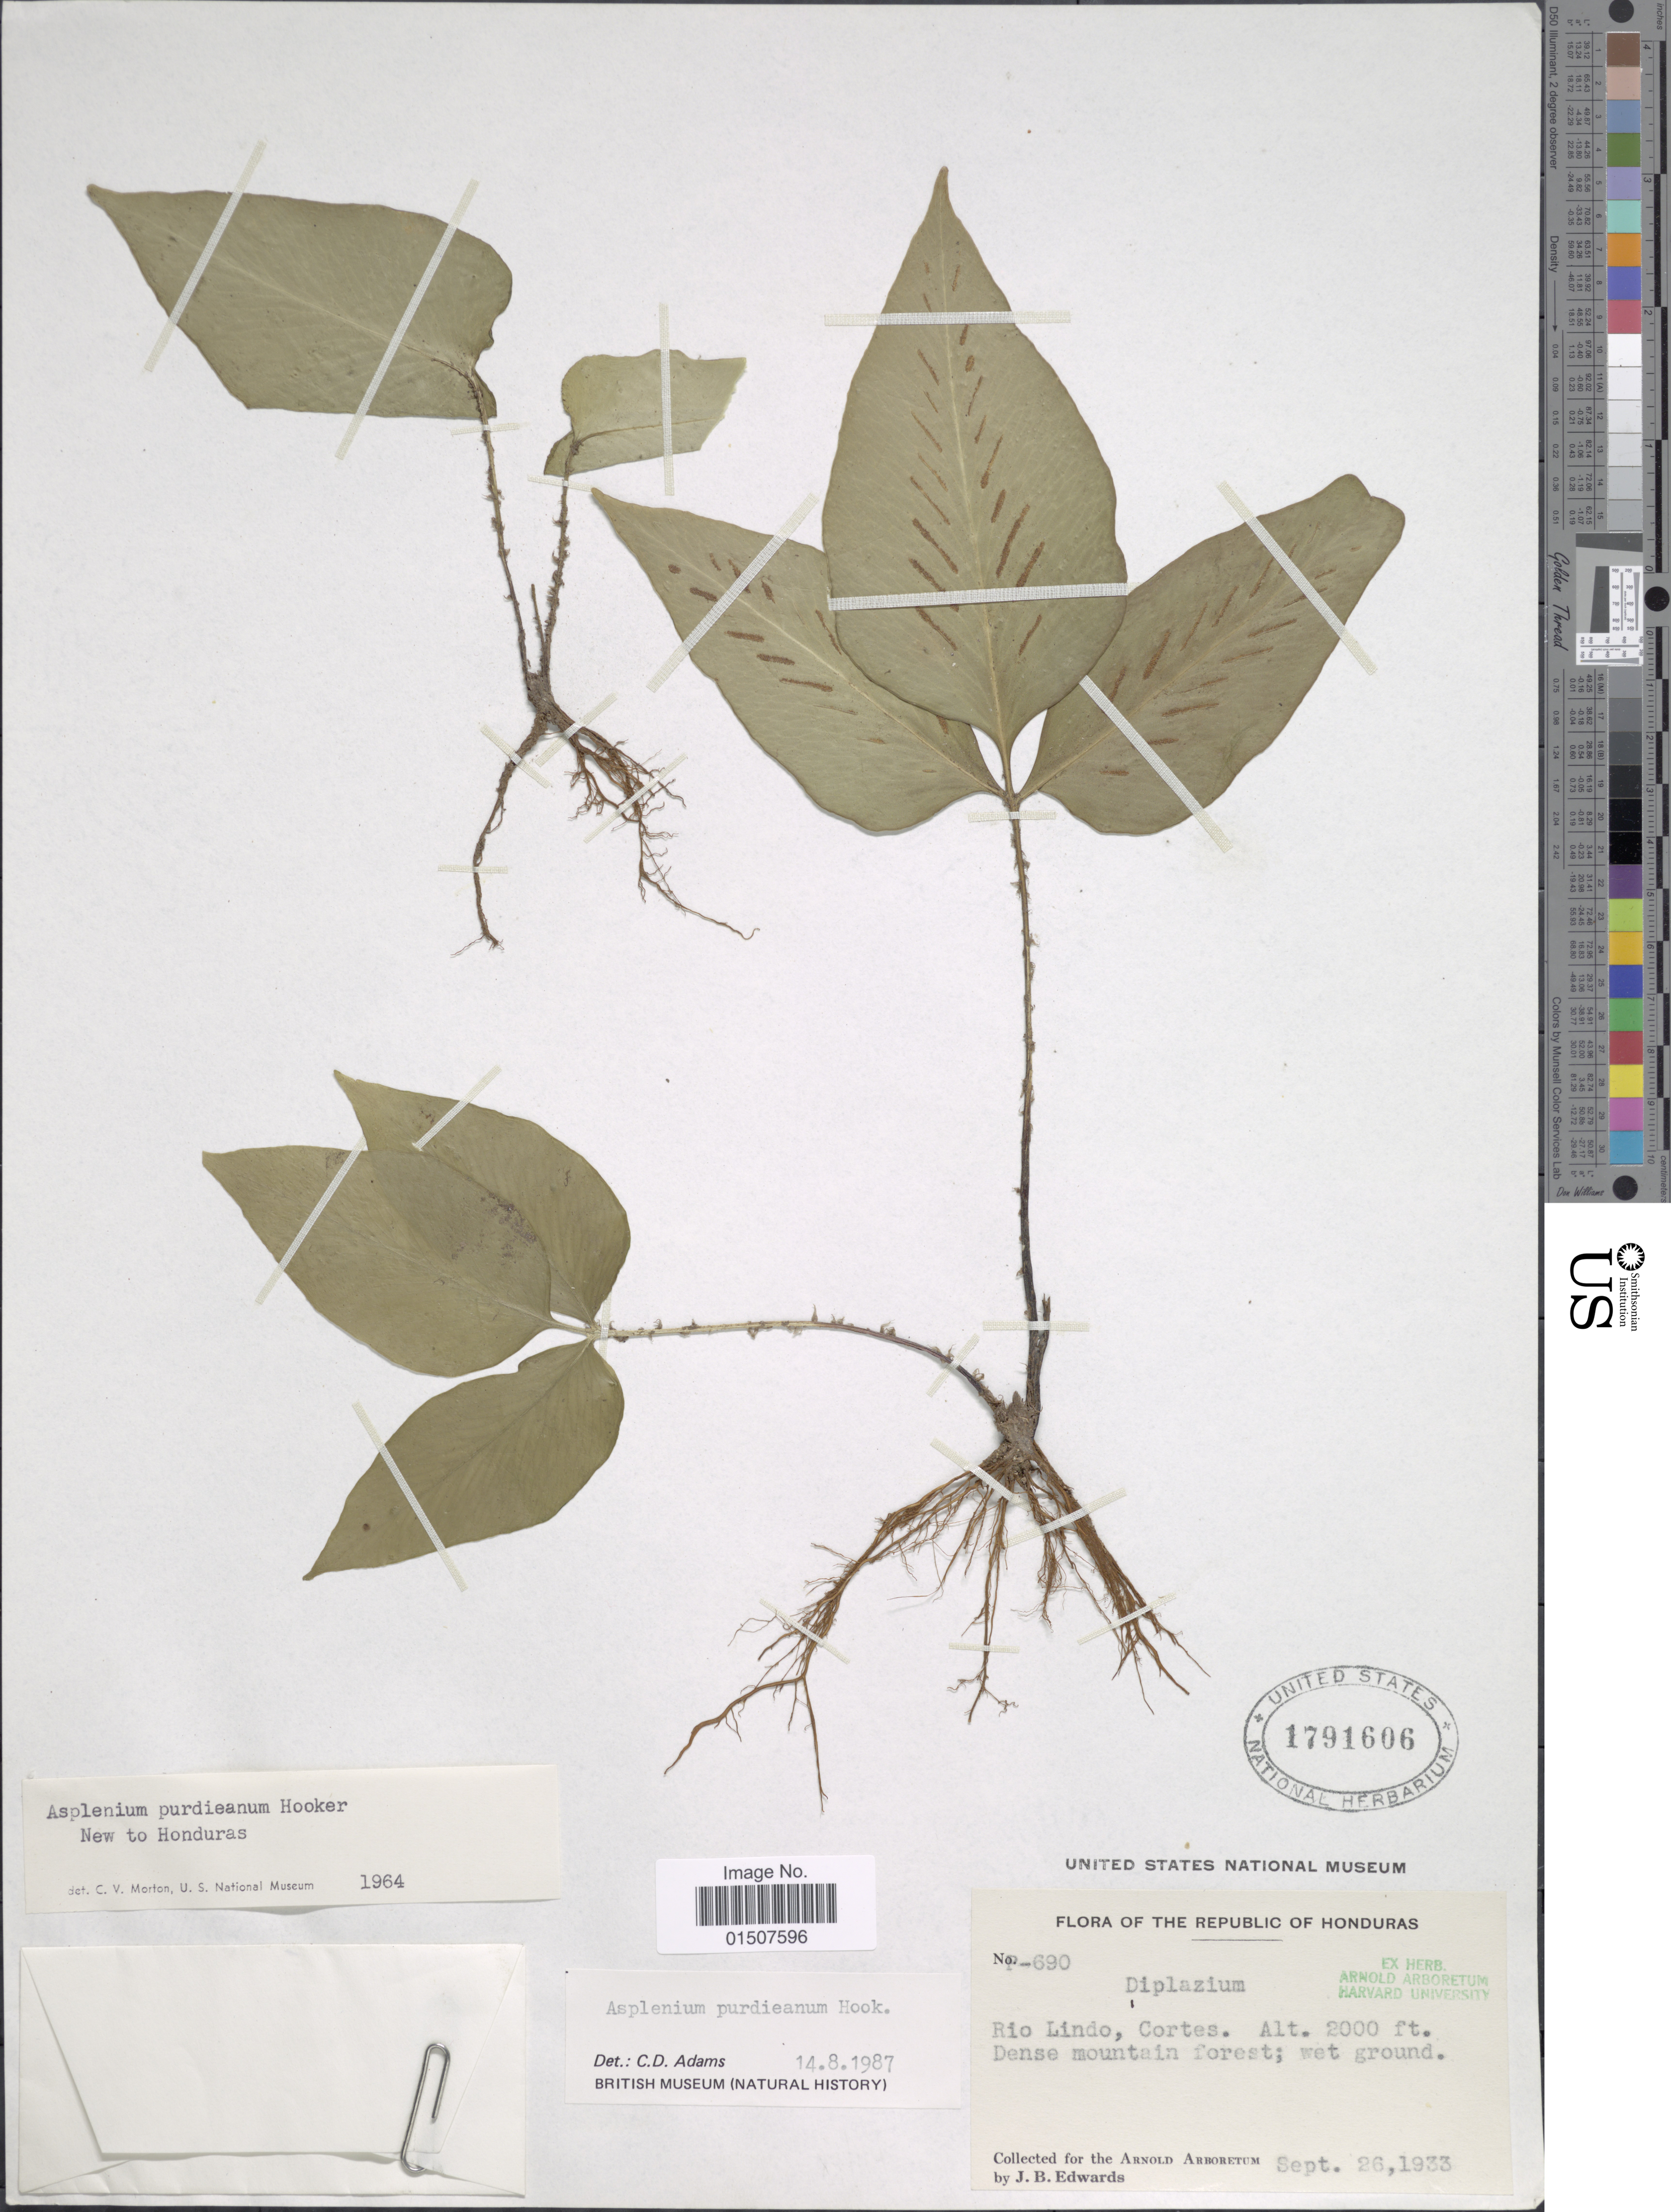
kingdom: Plantae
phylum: Tracheophyta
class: Polypodiopsida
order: Polypodiales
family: Aspleniaceae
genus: Asplenium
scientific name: Asplenium purdieanum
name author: Hook.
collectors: J. B. Edwards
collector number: P-690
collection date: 1933-09-26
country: Honduras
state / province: Cortés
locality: Rio Lindo, Cortes.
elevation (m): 610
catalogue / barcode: US 1791606